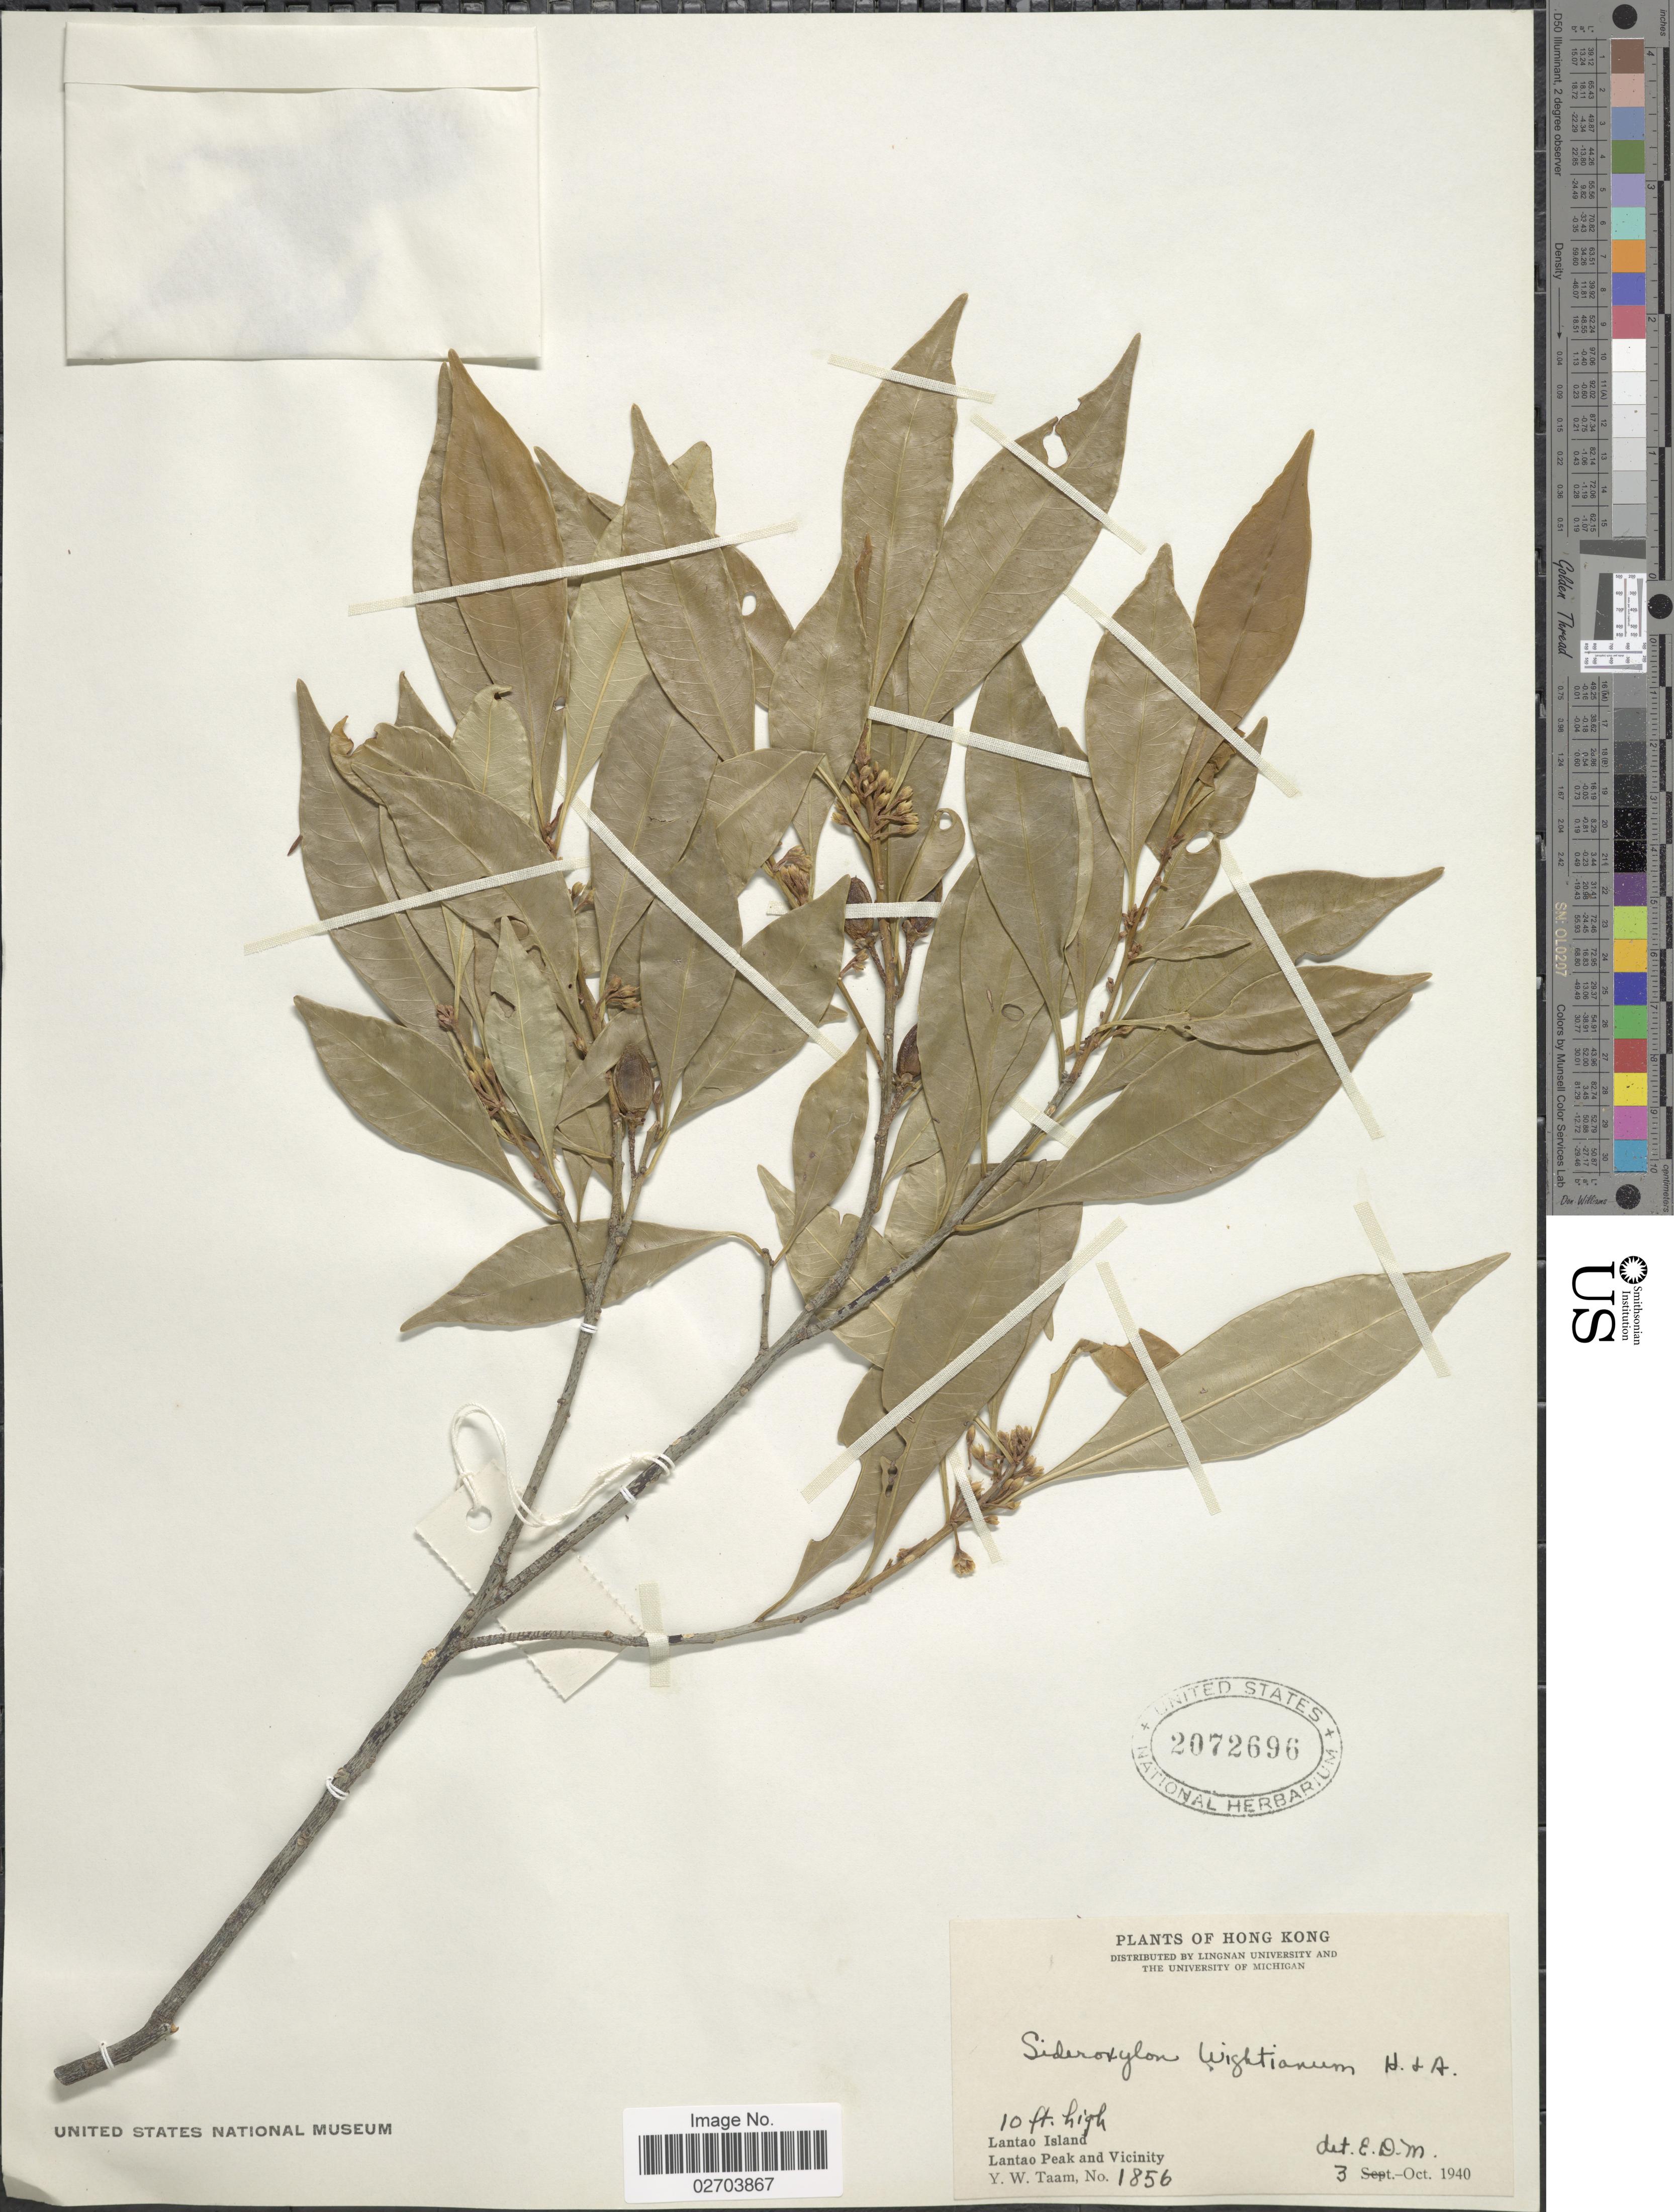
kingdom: Plantae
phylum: Tracheophyta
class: Magnoliopsida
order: Ericales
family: Sapotaceae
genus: Sideroxylon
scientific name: Sideroxylon wightianum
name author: Hook. & Arn.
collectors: Y. W. Taam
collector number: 1856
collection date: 1940-10-03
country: China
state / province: Hong Kong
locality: Lantao Island. Lantao Peak and Vicinity.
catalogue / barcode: US 2072696